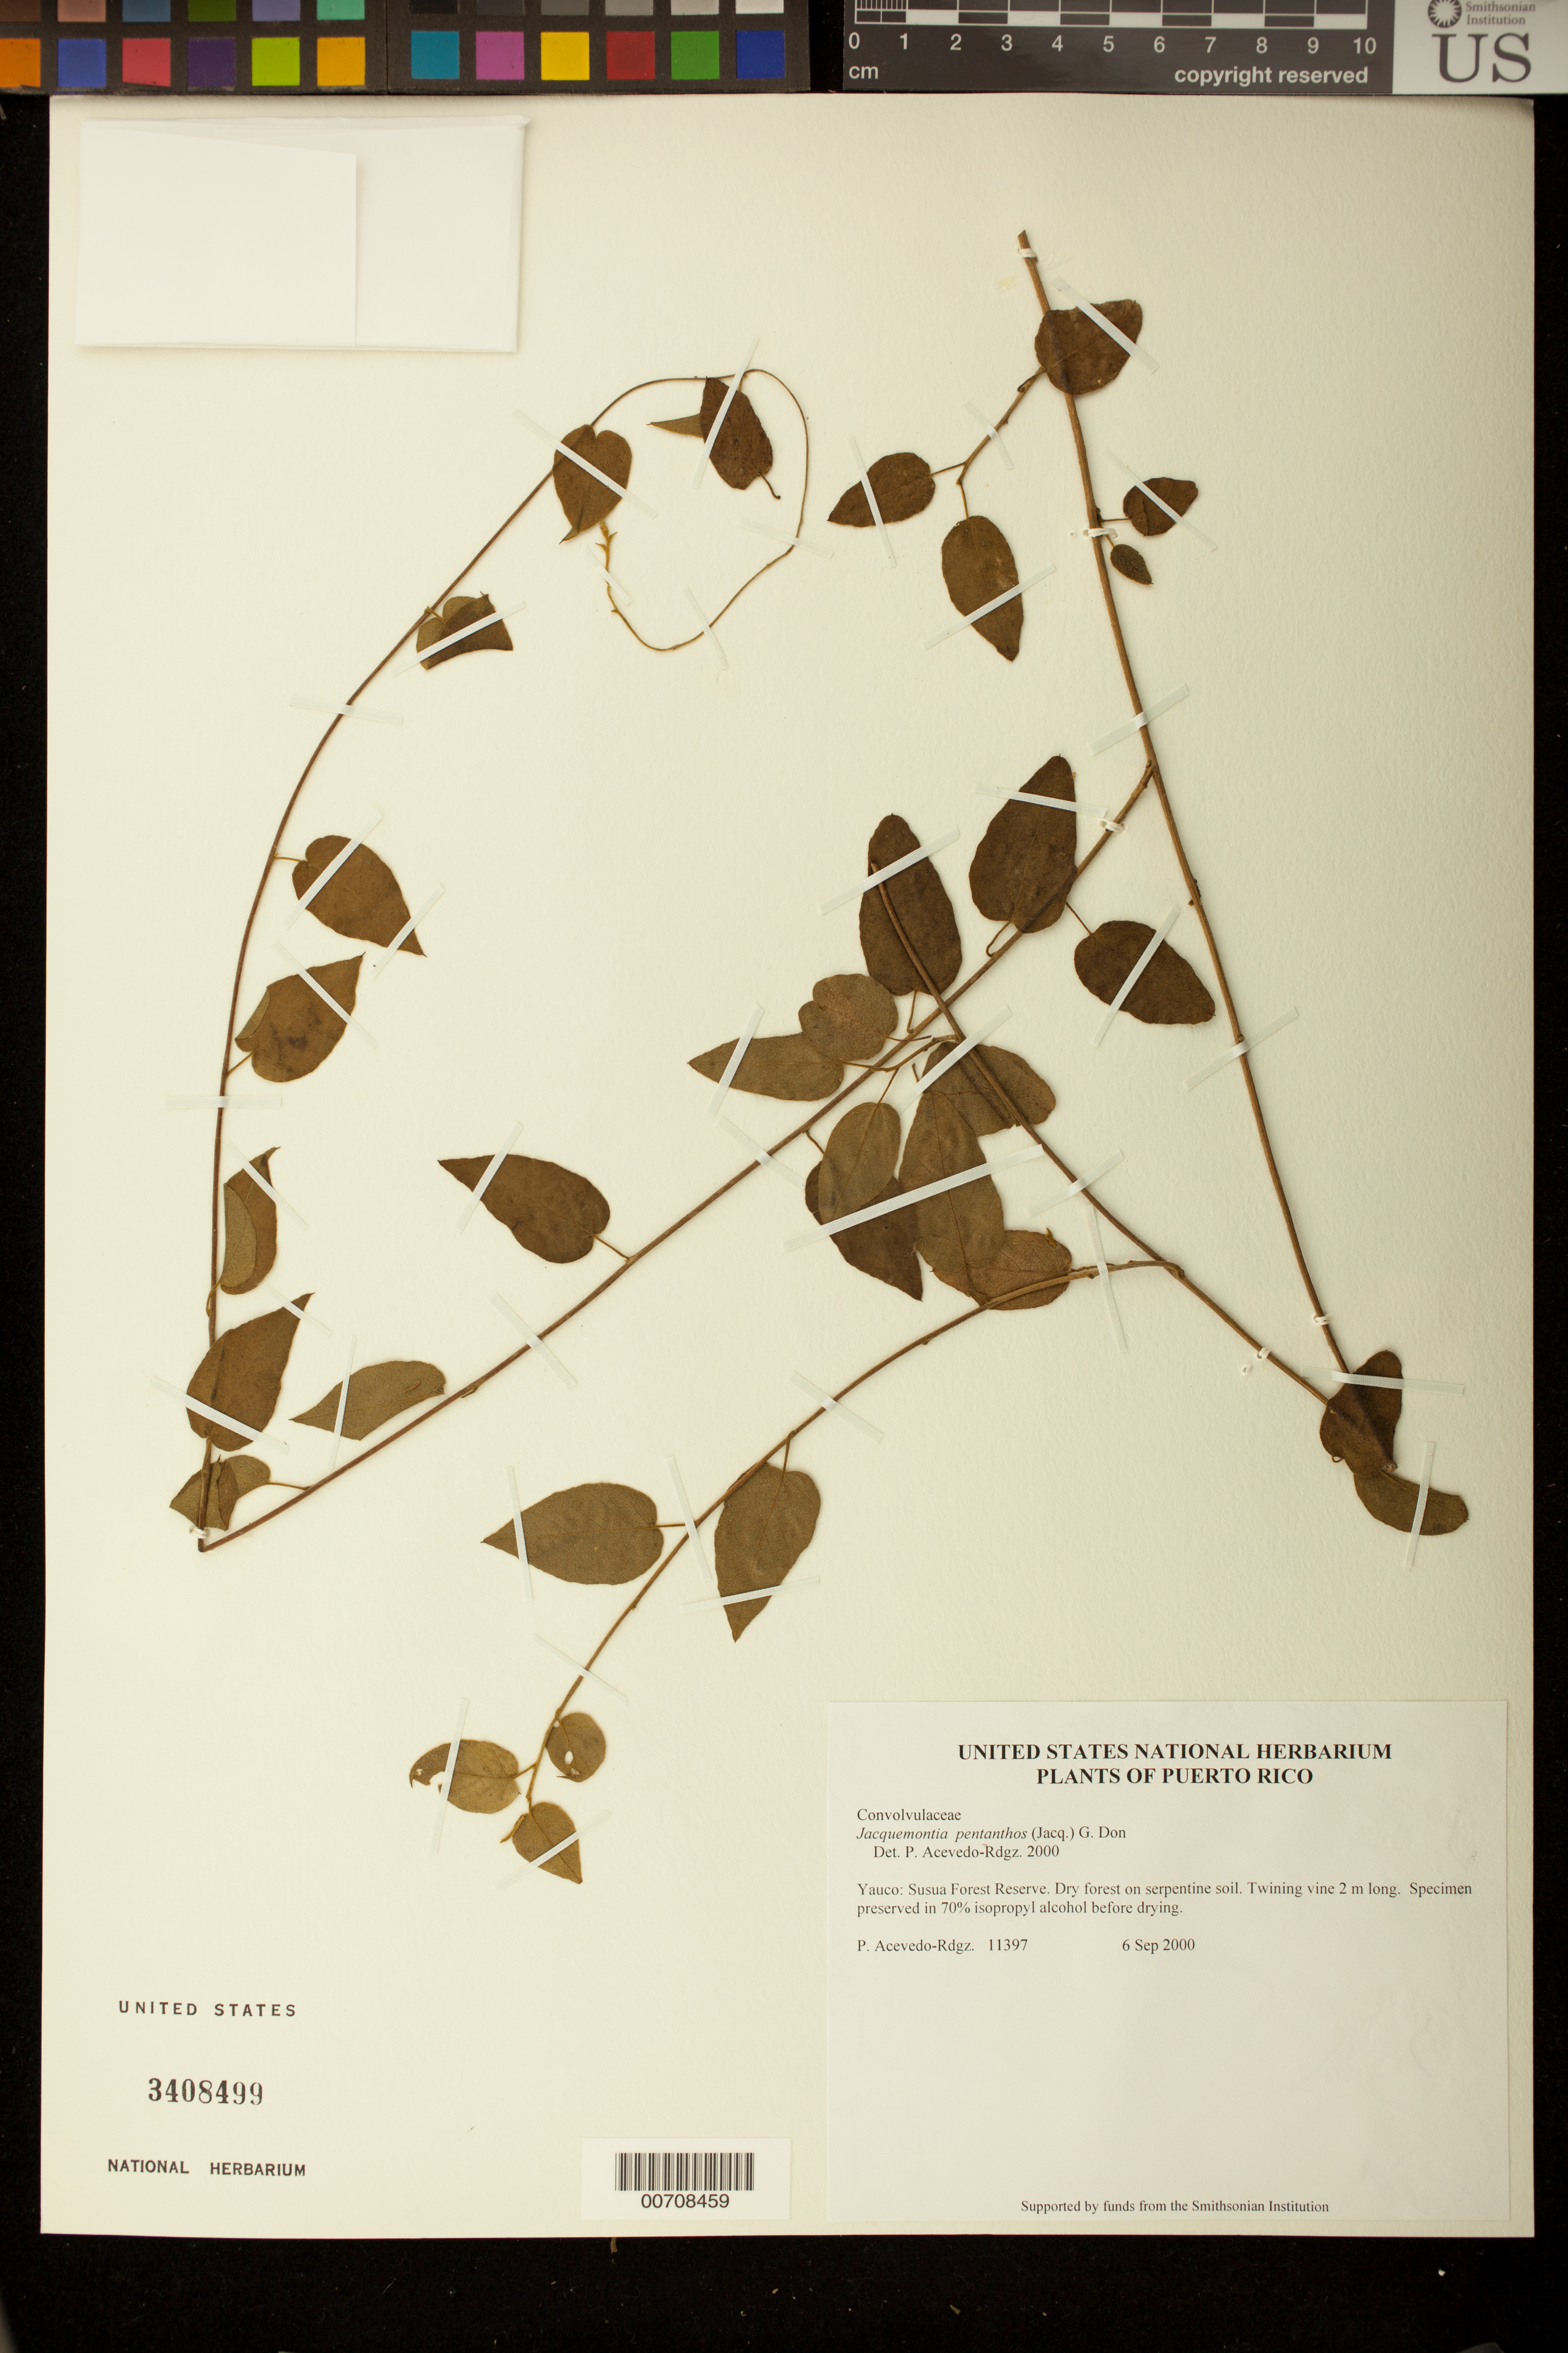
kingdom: Plantae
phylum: Tracheophyta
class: Magnoliopsida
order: Solanales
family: Convolvulaceae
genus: Jacquemontia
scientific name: Jacquemontia pentanthos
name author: (Jacq.) G. Don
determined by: Acevedo-Rodríguez, P., (BOT), Smithsonian Institution - National Museum of Natural History (UNITED STATES)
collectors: P. Acevedo-Rodr.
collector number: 11397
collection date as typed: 06 Sep 2000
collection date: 2000-09-06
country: Puerto Rico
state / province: Yauco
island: Puerto Rico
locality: Yauco: Susua Forest Reserve.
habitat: Dry forest on serpentine soil.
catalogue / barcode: US 3408499